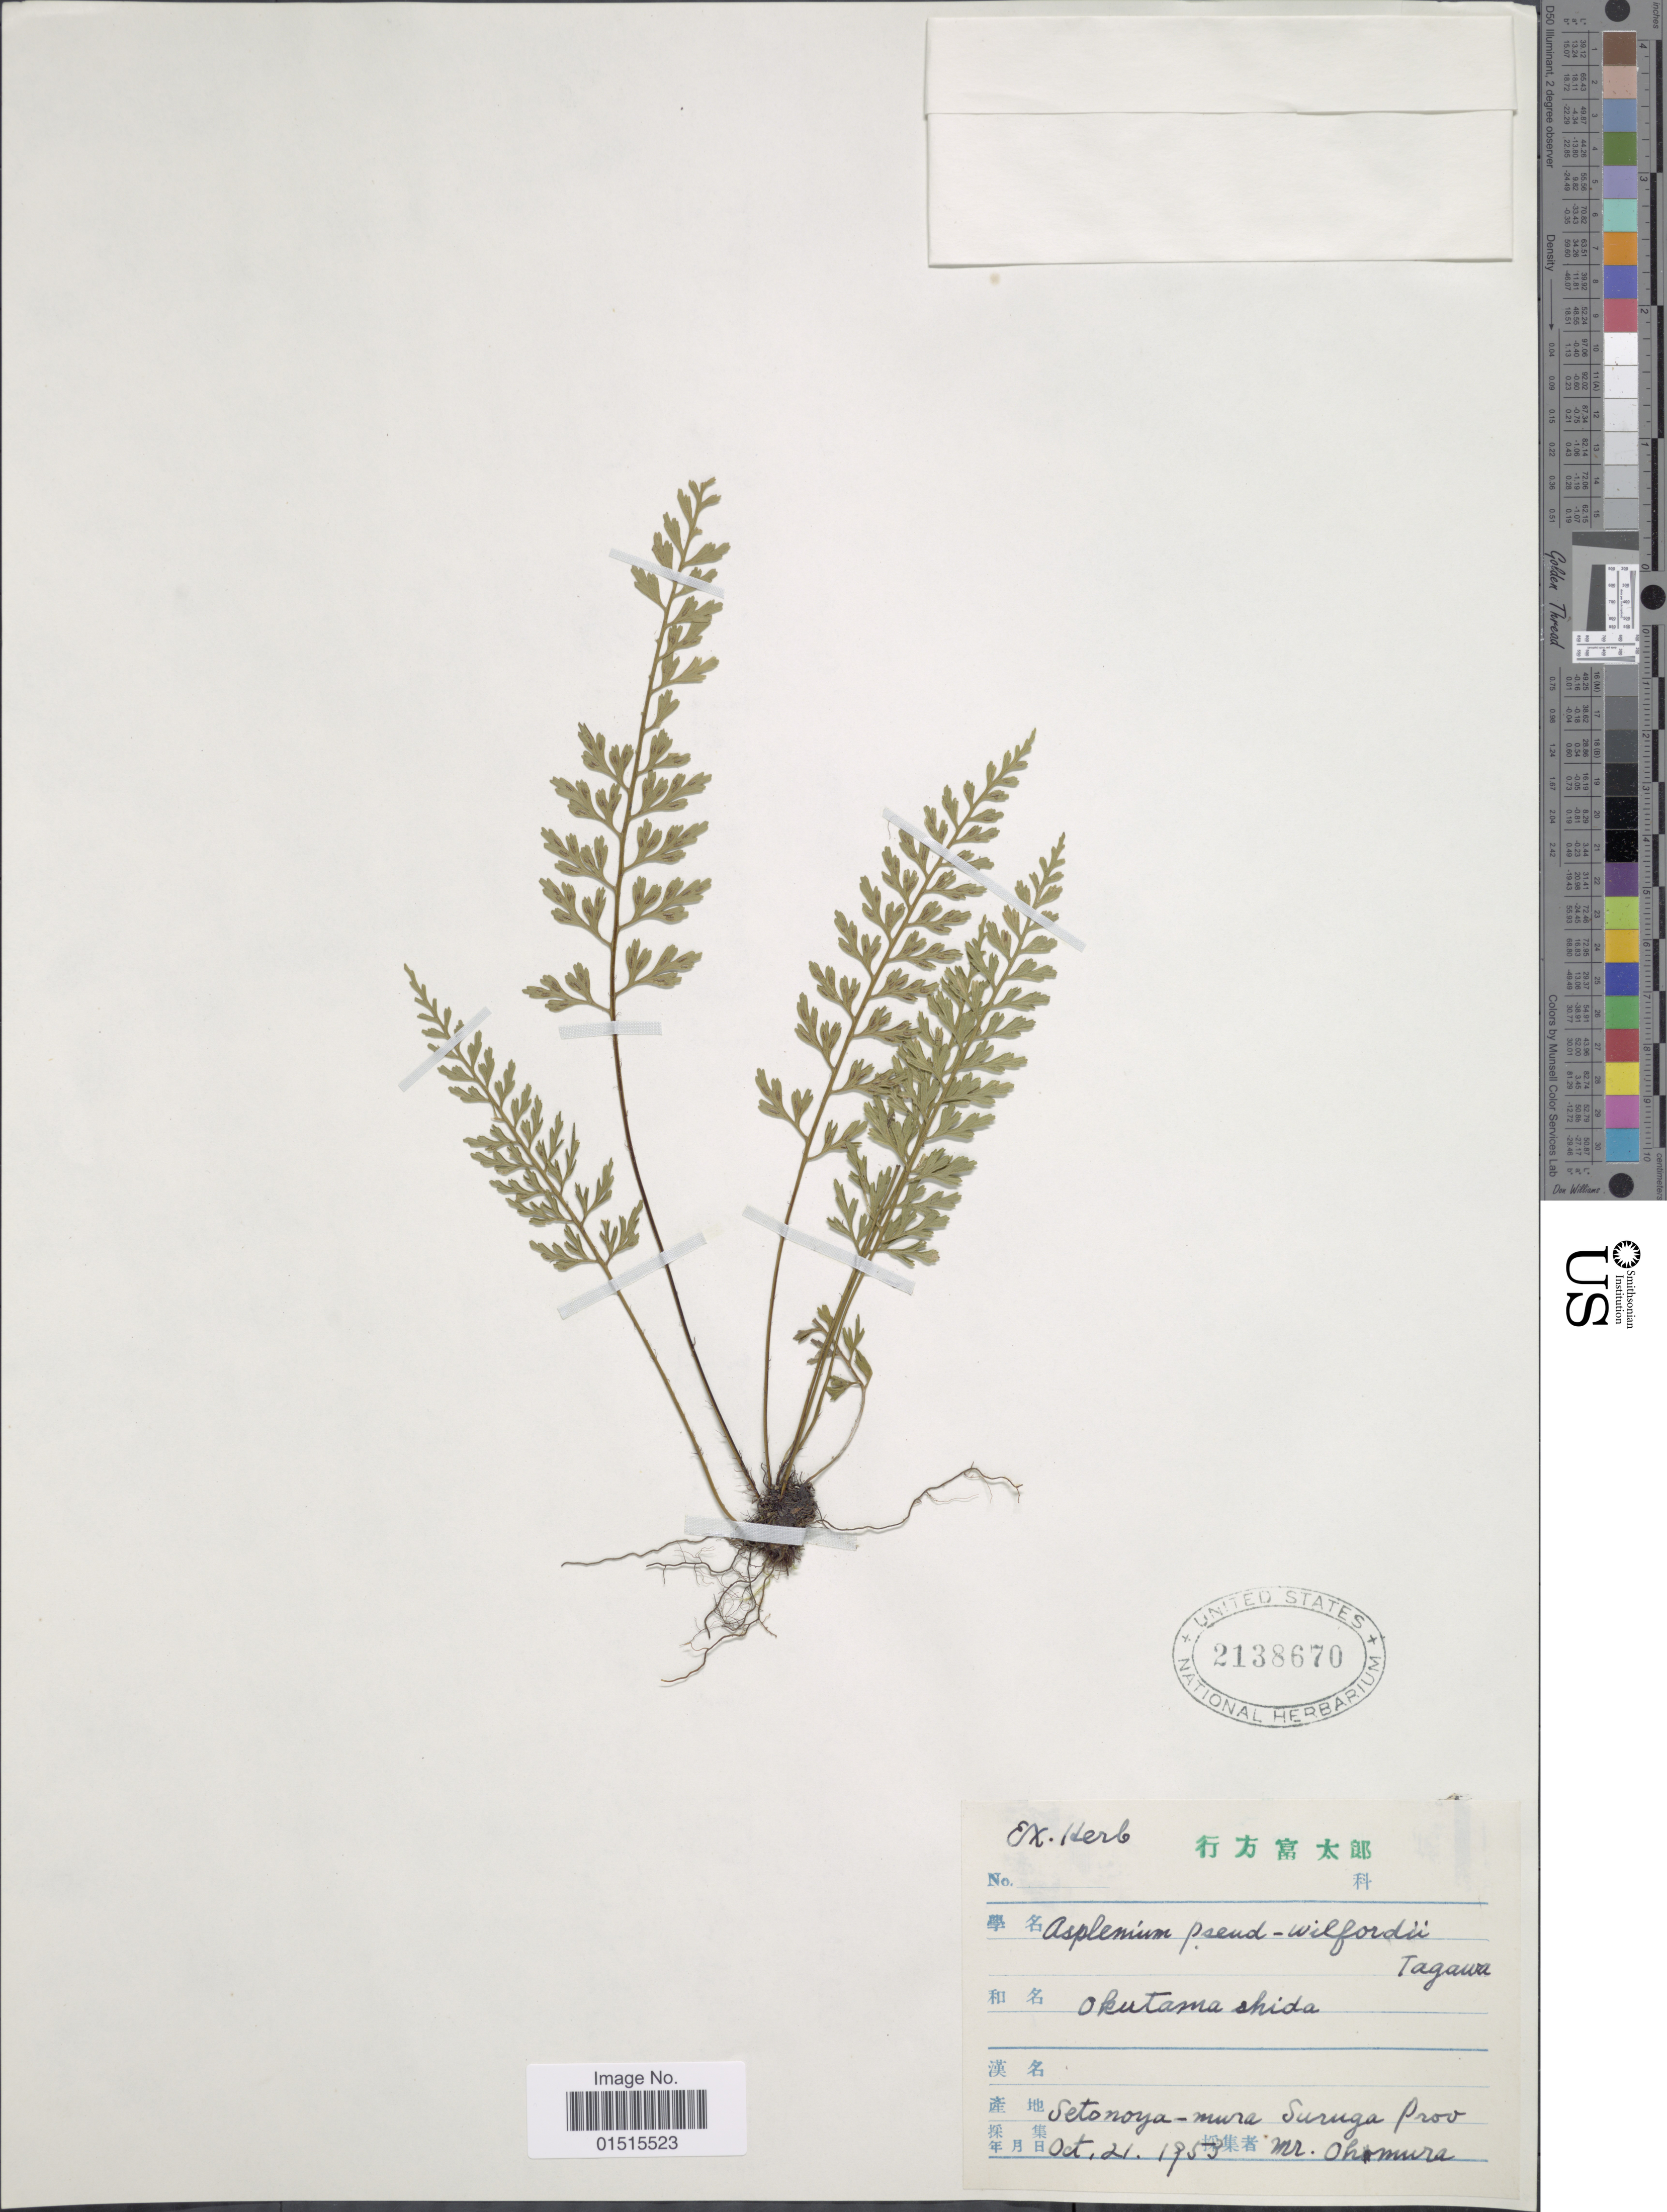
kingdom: Plantae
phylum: Tracheophyta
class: Polypodiopsida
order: Polypodiales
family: Aspleniaceae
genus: Asplenium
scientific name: Asplenium pseudowillfordii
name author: Tagawa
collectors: Y. Ohmura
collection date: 1953-10-21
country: Japan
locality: Okutama Shida, Setonoya-mura Suruga Prov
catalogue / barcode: US 2138670